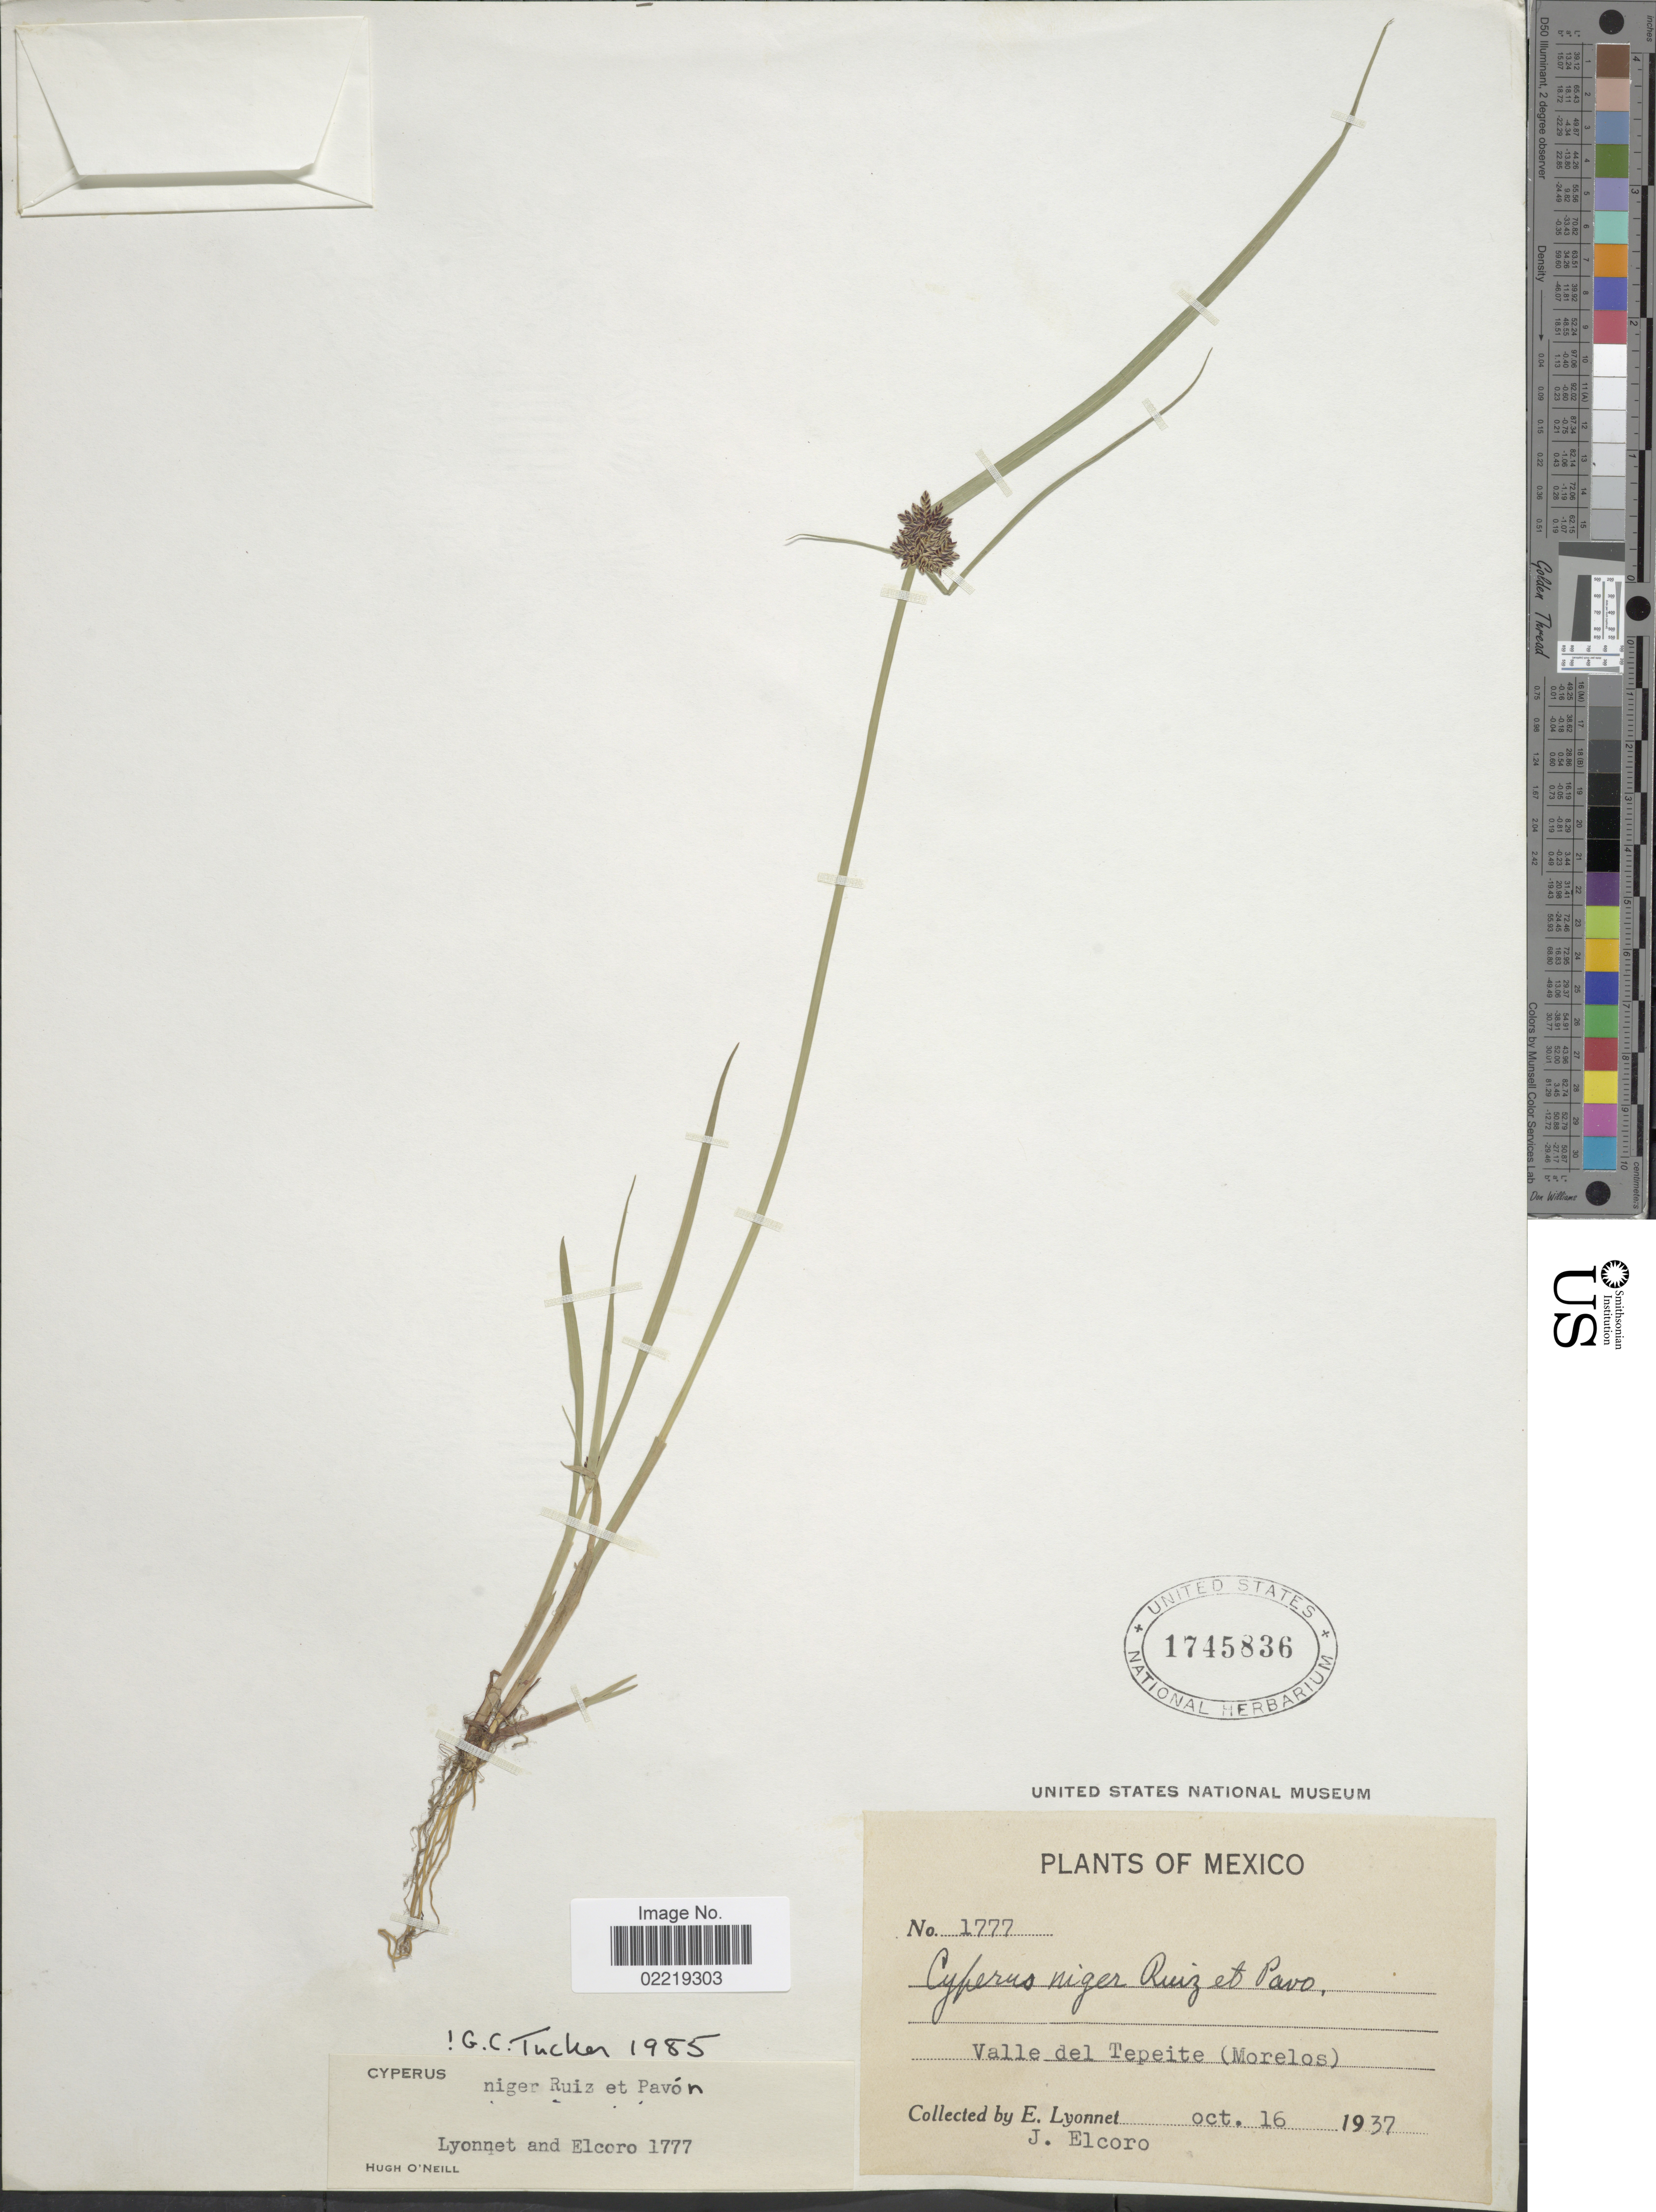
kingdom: Plantae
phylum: Tracheophyta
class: Liliopsida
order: Poales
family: Cyperaceae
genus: Cyperus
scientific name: Cyperus niger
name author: Ruiz & Pav.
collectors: E. Lyonnet & J. Elcoro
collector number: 1777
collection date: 1937-10-16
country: Mexico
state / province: Morelos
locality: Valle del Tepeite (Morelos)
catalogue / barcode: US 1745836